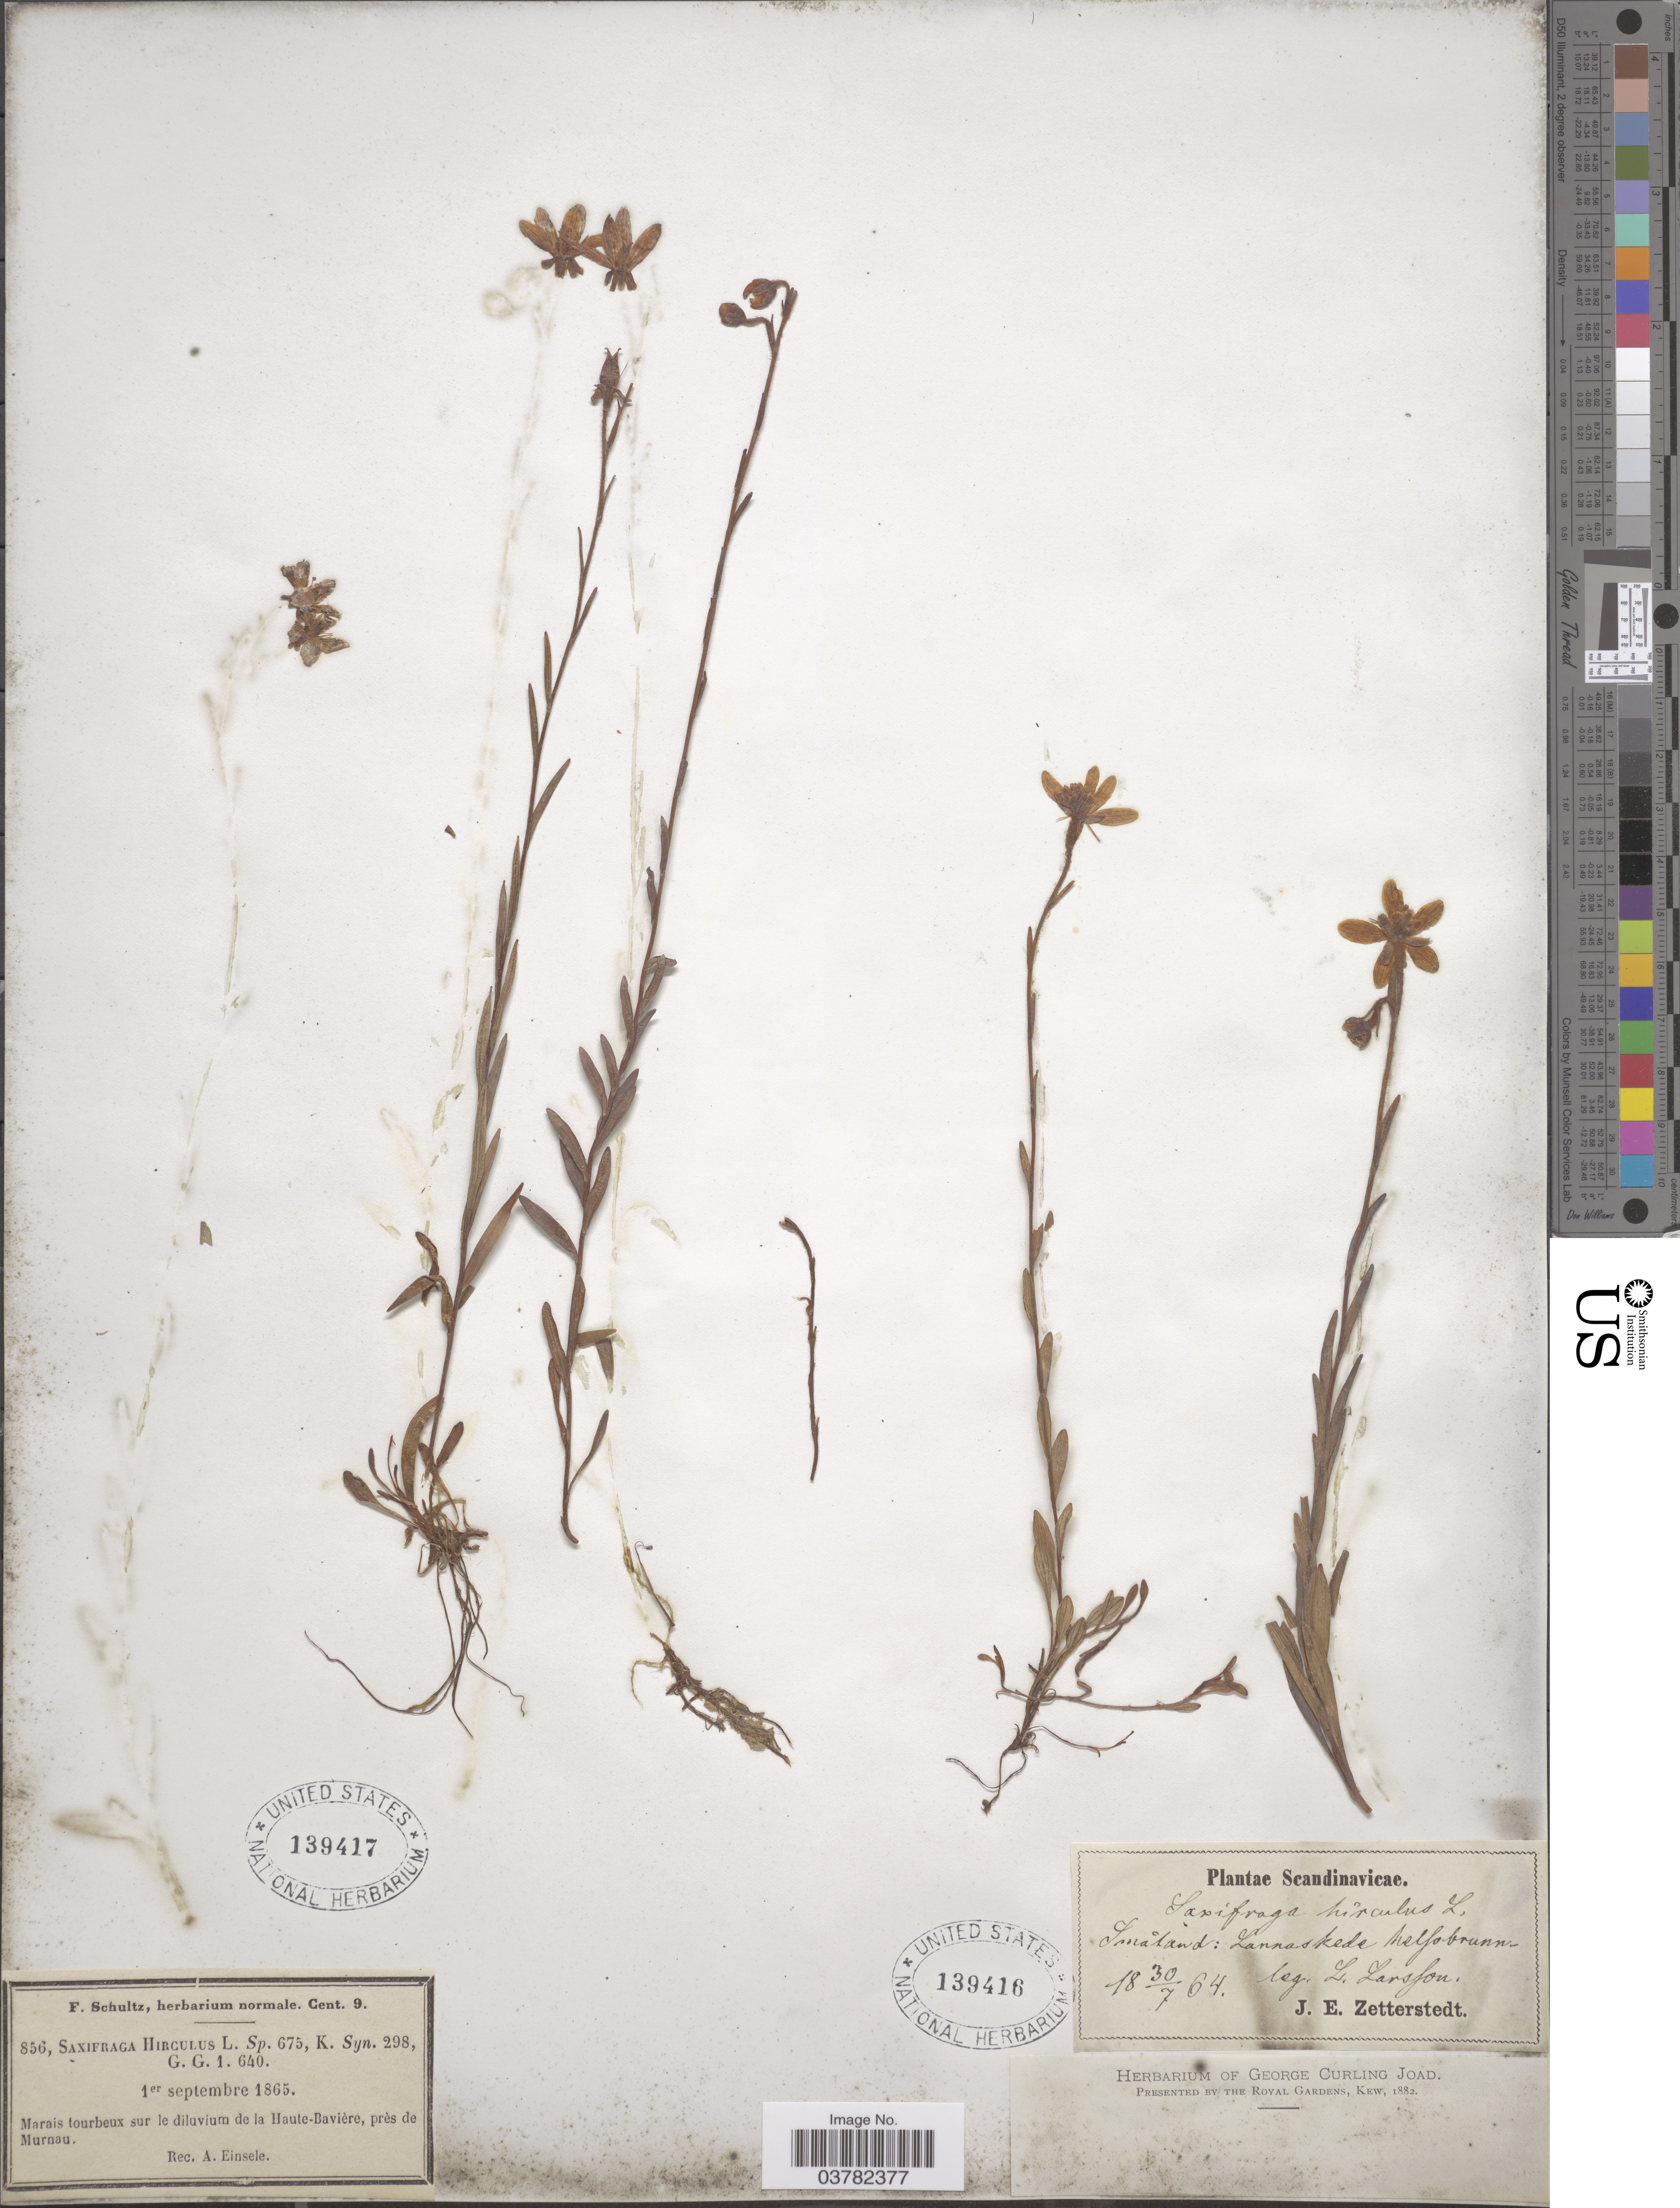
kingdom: Plantae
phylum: Tracheophyta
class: Magnoliopsida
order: Saxifragales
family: Saxifragaceae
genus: Saxifraga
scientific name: Saxifraga hirculus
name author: L.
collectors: A. Einsele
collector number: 856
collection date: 1865-09-01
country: France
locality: Marais tourbeux sur le diluvium de la Haute-Bavière, près de Murnau.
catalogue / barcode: US 139417